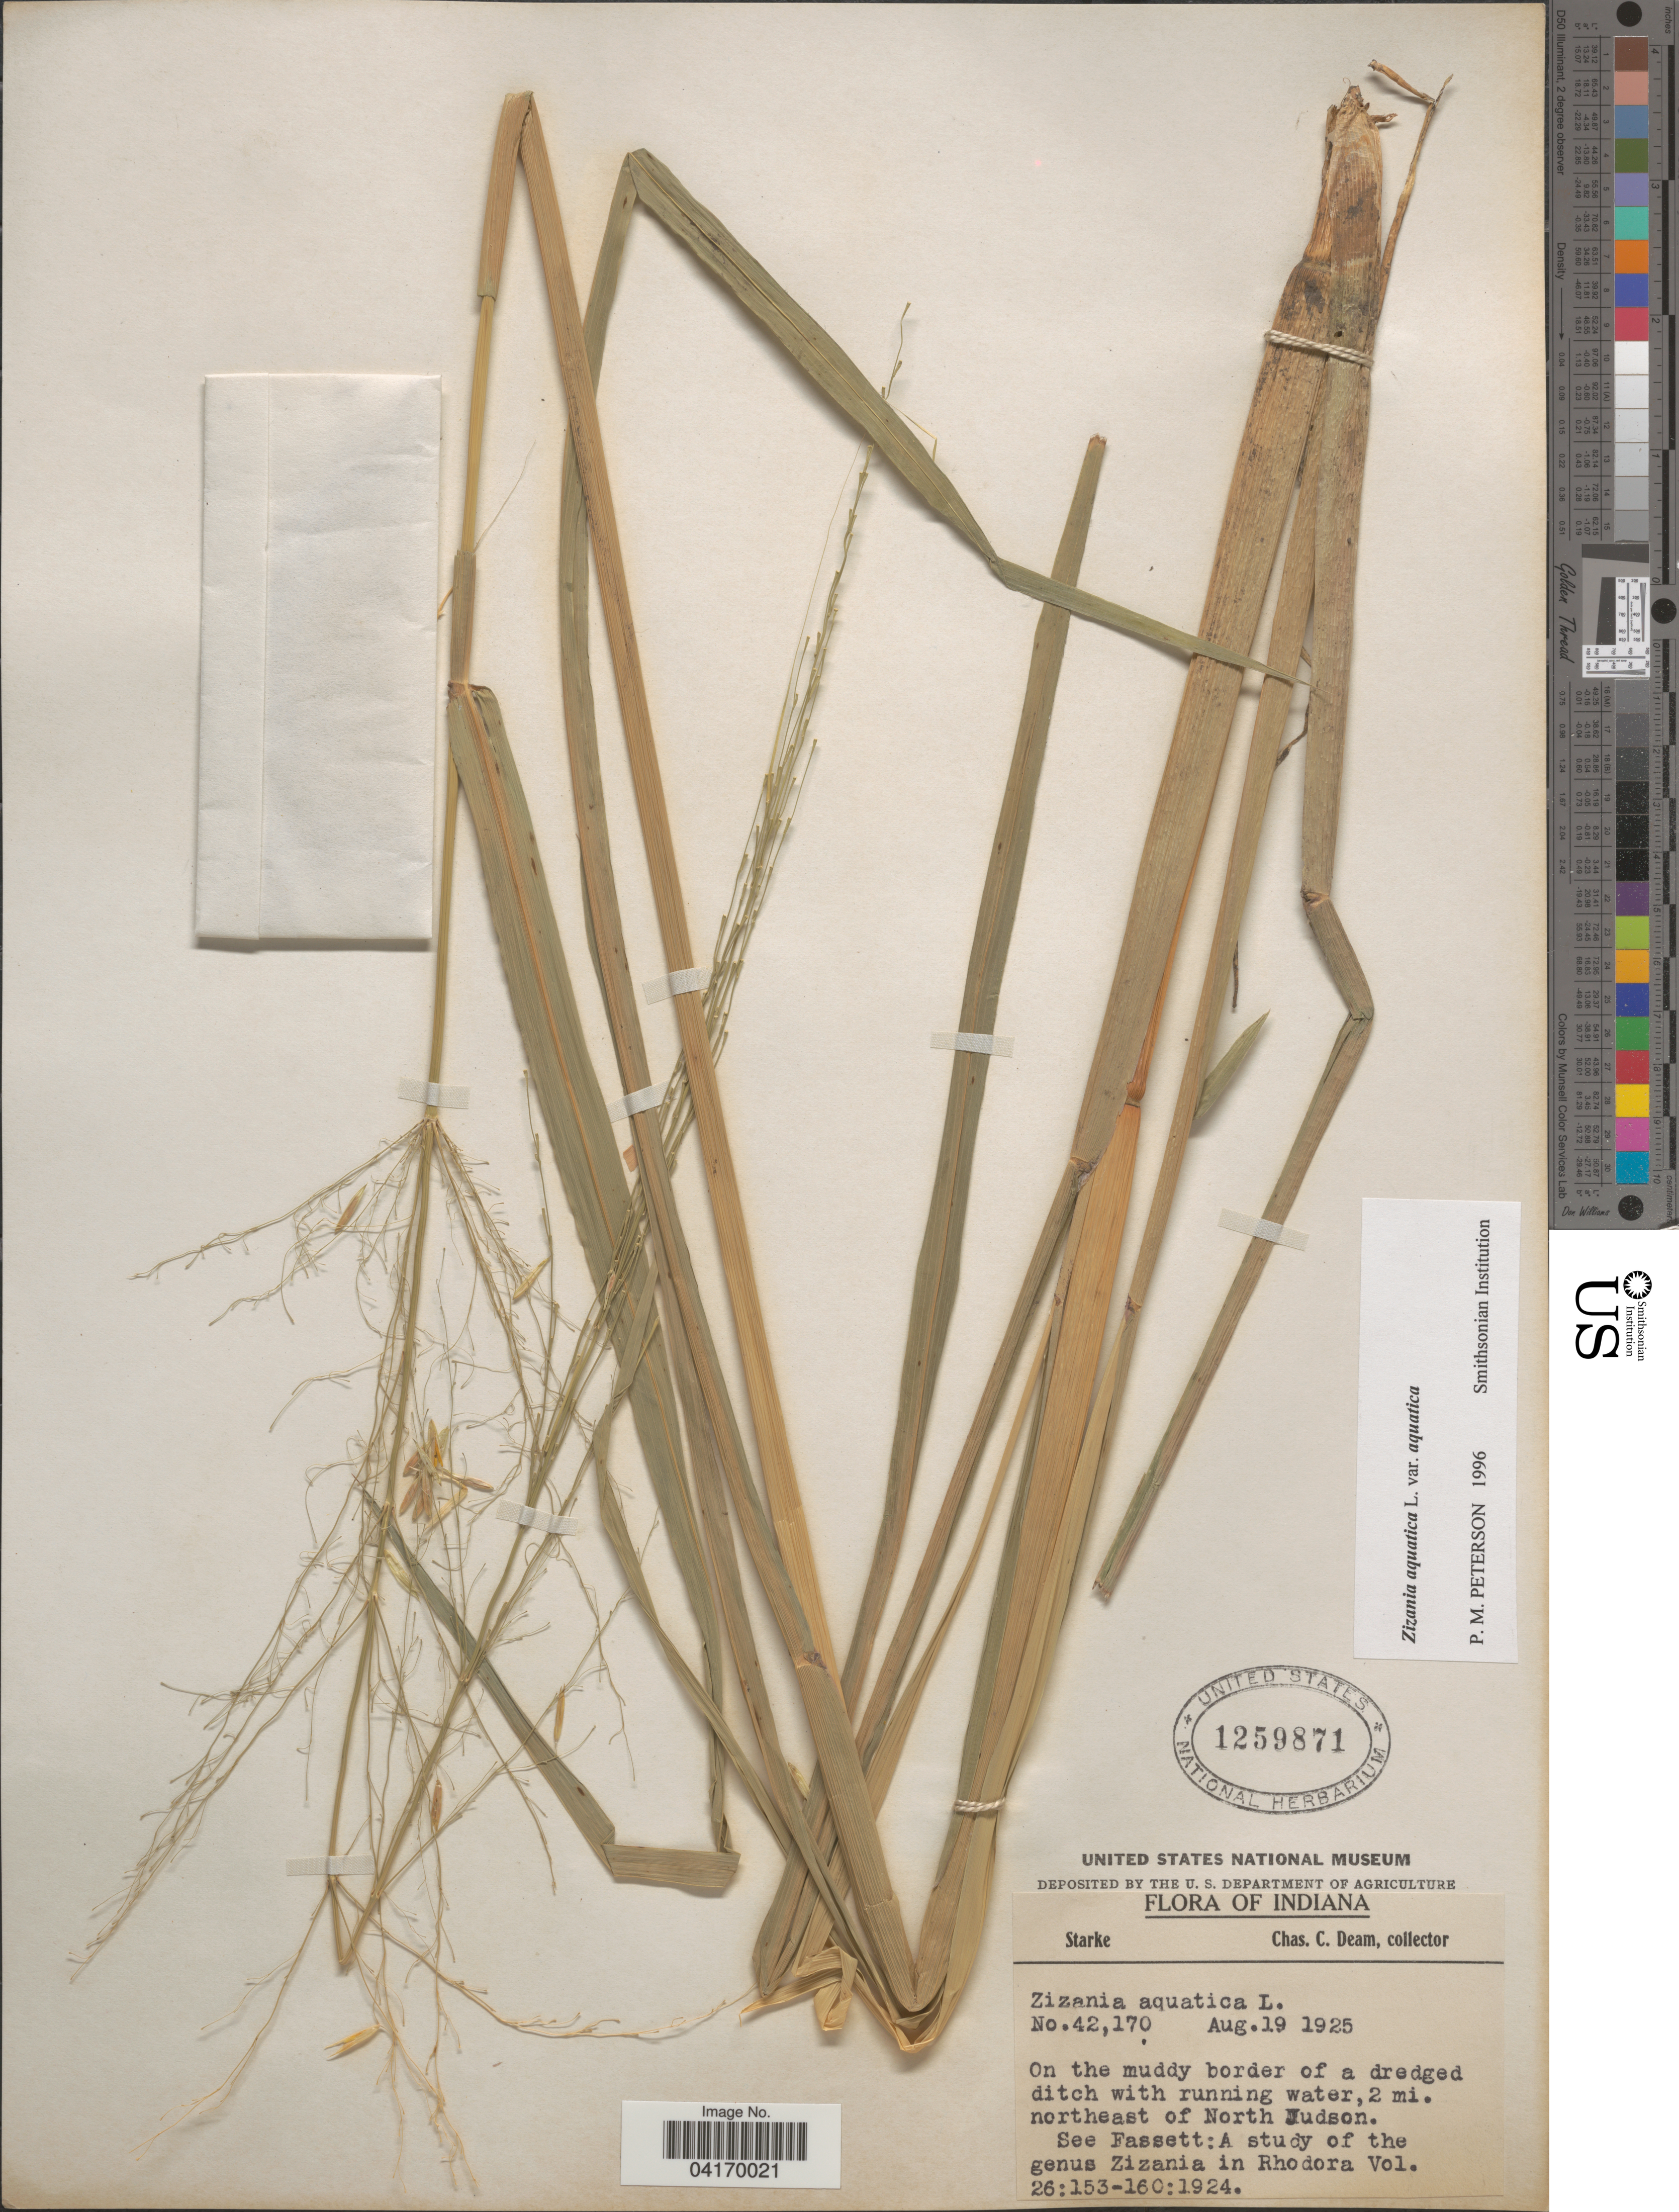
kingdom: Plantae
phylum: Tracheophyta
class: Liliopsida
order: Poales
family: Poaceae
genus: Zizania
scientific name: Zizania aquatica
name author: L.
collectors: C. C. Deam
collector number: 42170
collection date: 1925-08-19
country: United States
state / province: Indiana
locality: Starke. On the muddy border of a dredged ditch with running water, 2 mi. northeast of North Judson.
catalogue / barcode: US 1259871